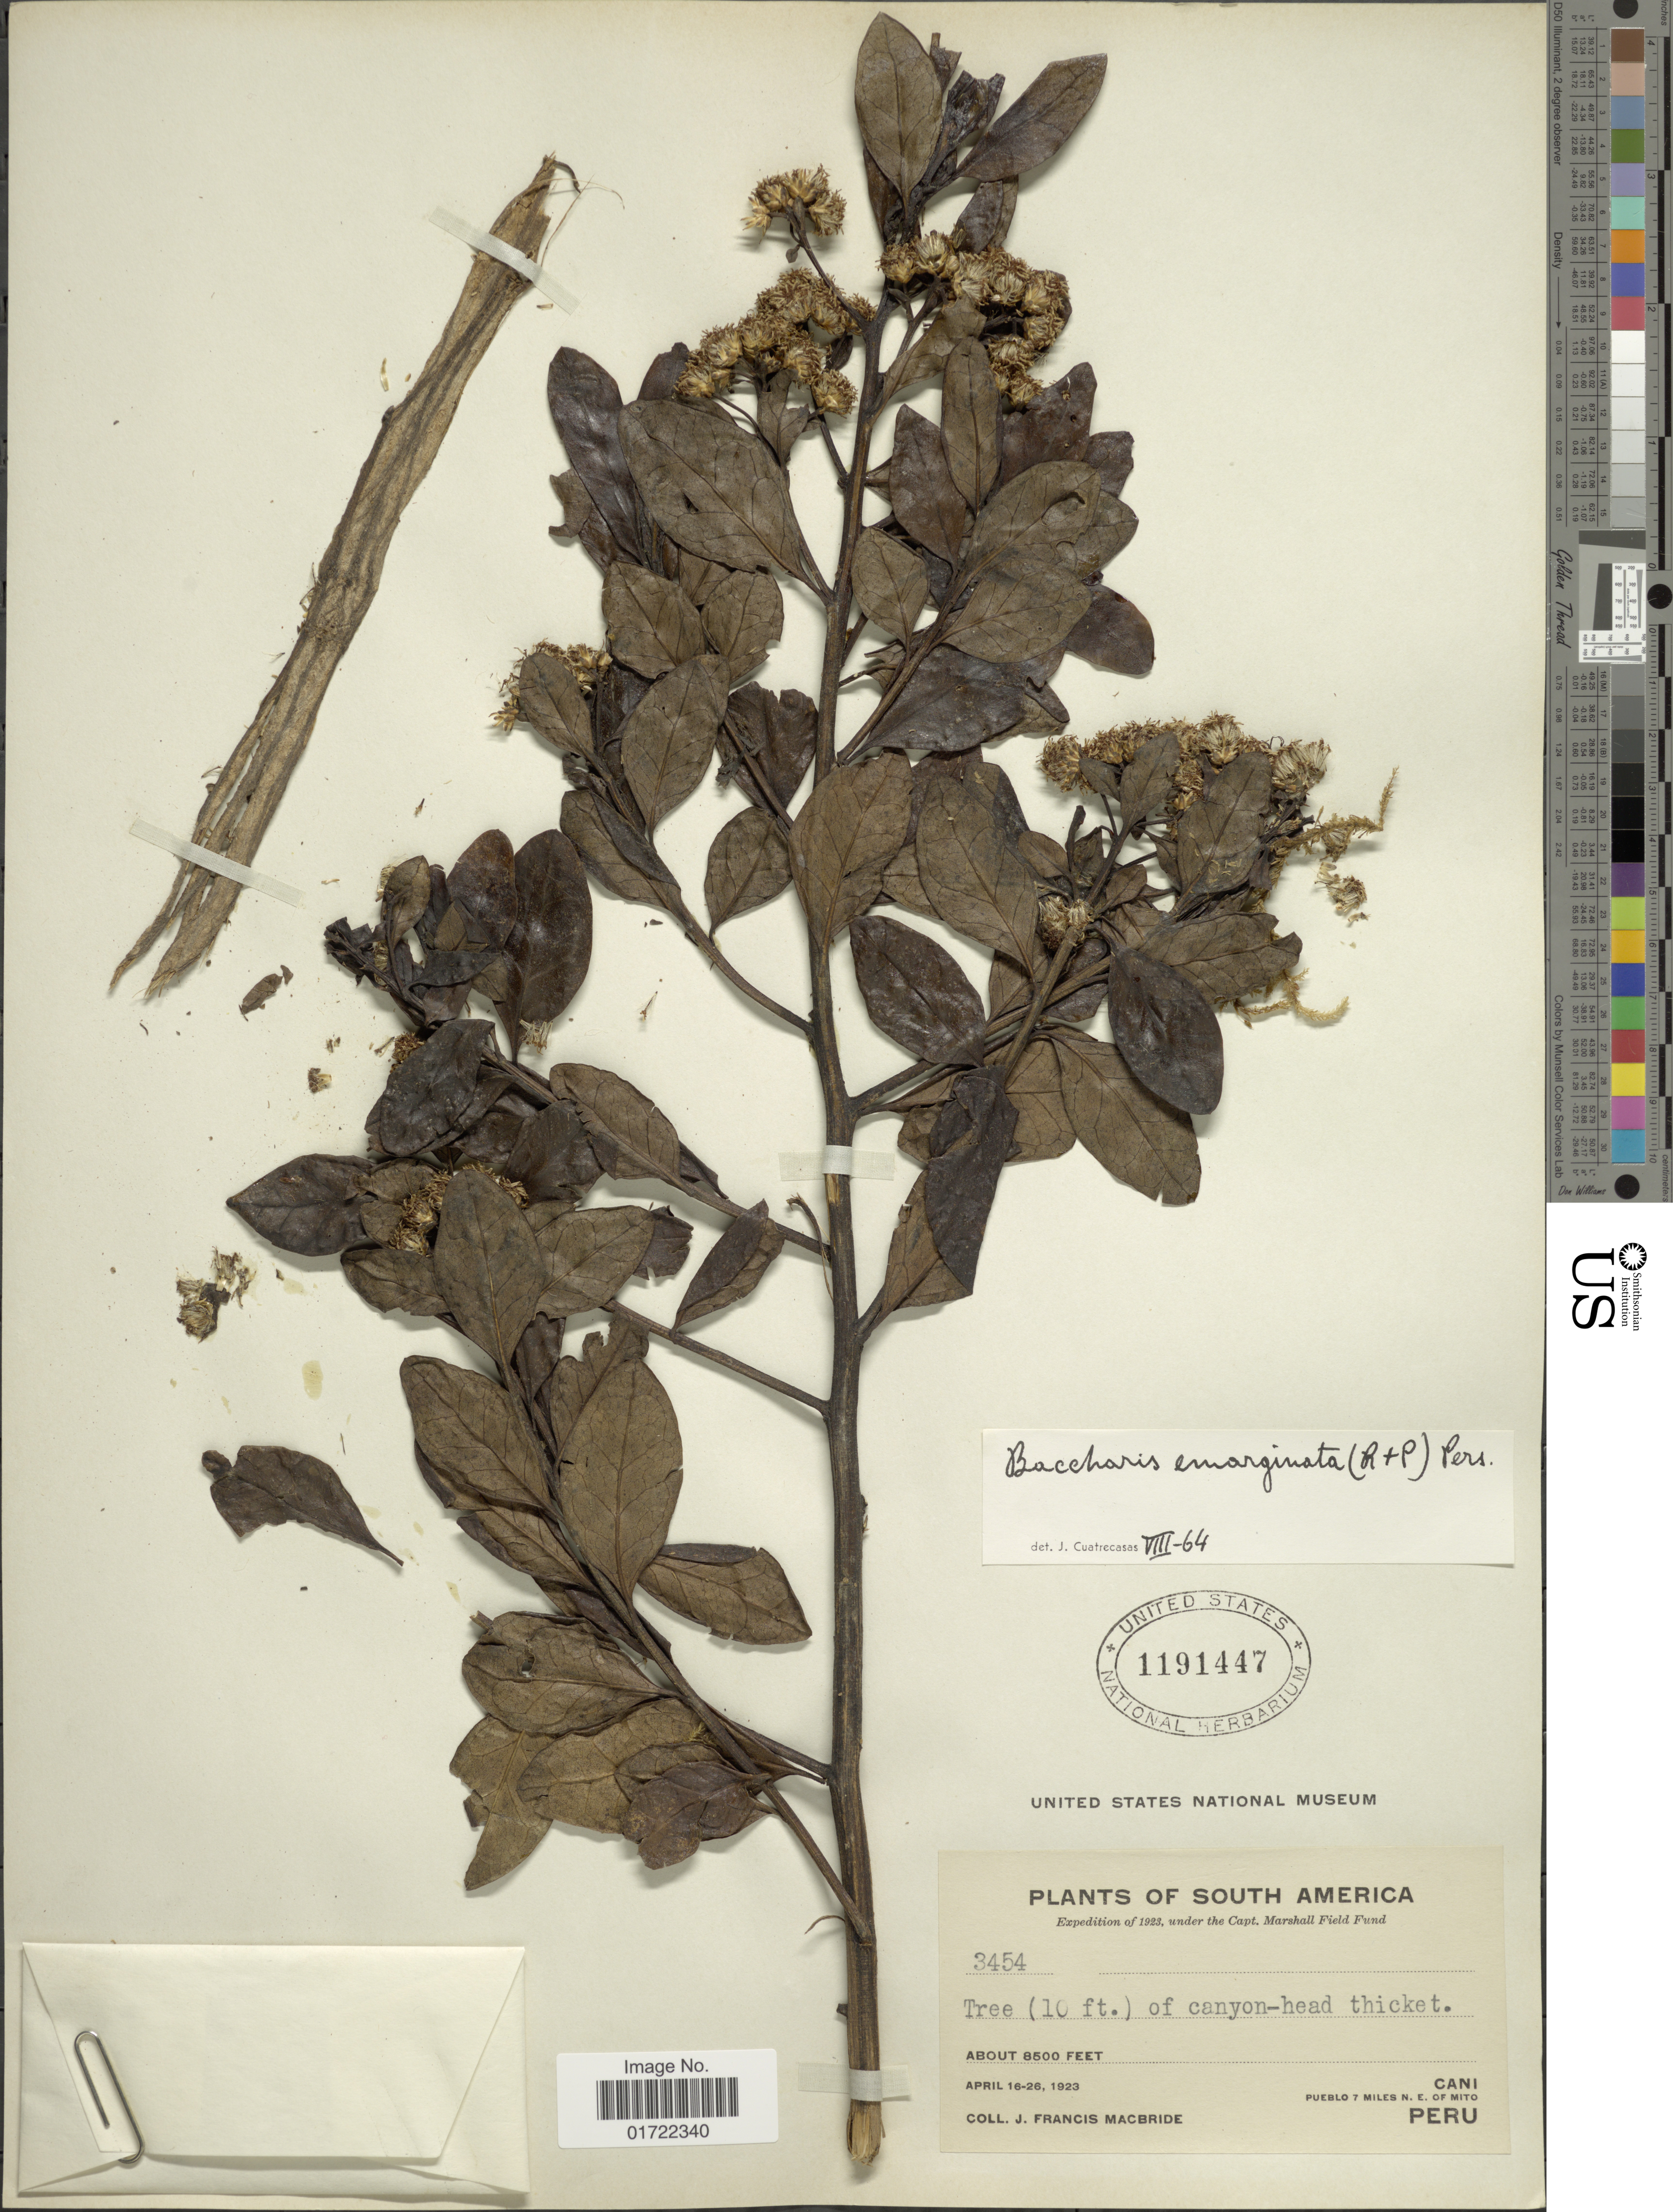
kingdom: Plantae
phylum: Tracheophyta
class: Magnoliopsida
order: Asterales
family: Asteraceae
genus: Baccharis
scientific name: Baccharis emarginata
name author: (Ruiz & Pav.) Pers.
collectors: J. F. Macbride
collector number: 3454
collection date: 1923-04-16/1923-04-26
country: Peru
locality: South America, Cani, Pueblo 7 miles N.E. of Mito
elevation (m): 2591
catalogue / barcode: US 1191447